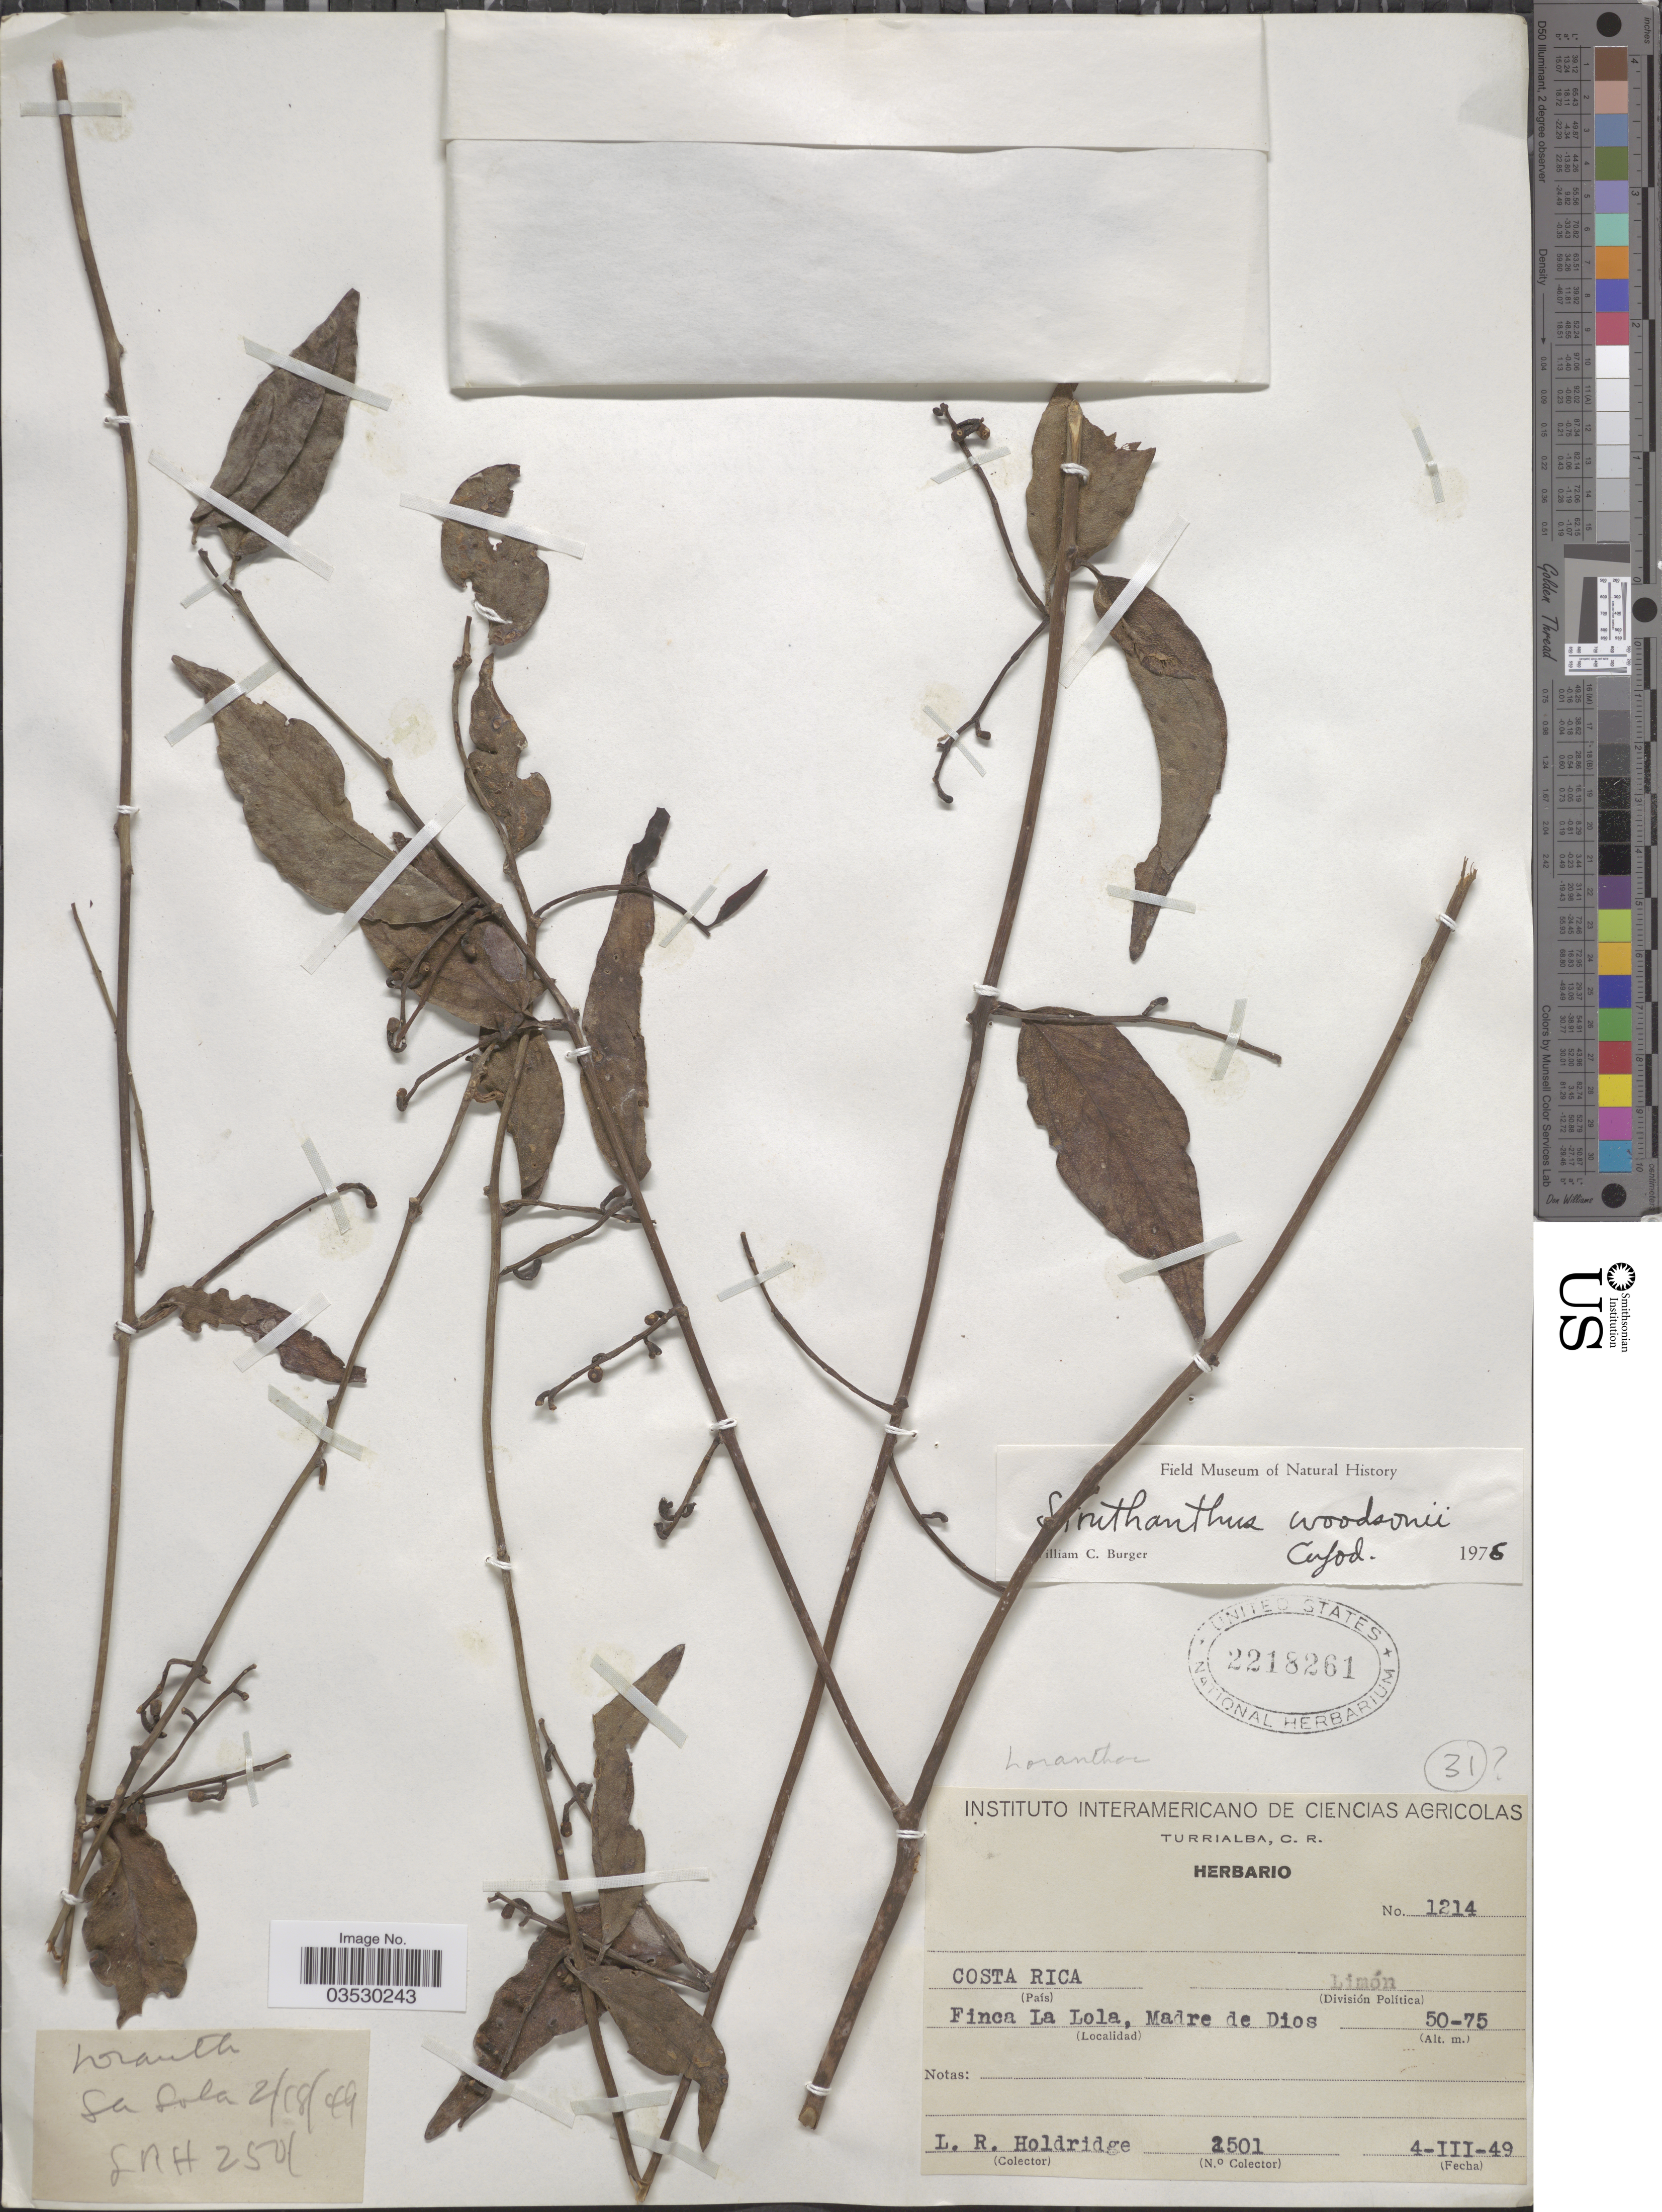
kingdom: Plantae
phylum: Tracheophyta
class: Magnoliopsida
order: Santalales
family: Loranthaceae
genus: Struthanthus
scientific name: Struthanthus woodsonii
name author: Cufod.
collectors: L. Holdridge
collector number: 2501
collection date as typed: Transcribed d/m/y: 18/2/49 to 4/3/49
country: Costa Rica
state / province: Limón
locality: Finca La Lola, Madre de Dios.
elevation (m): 50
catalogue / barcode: US 2218261